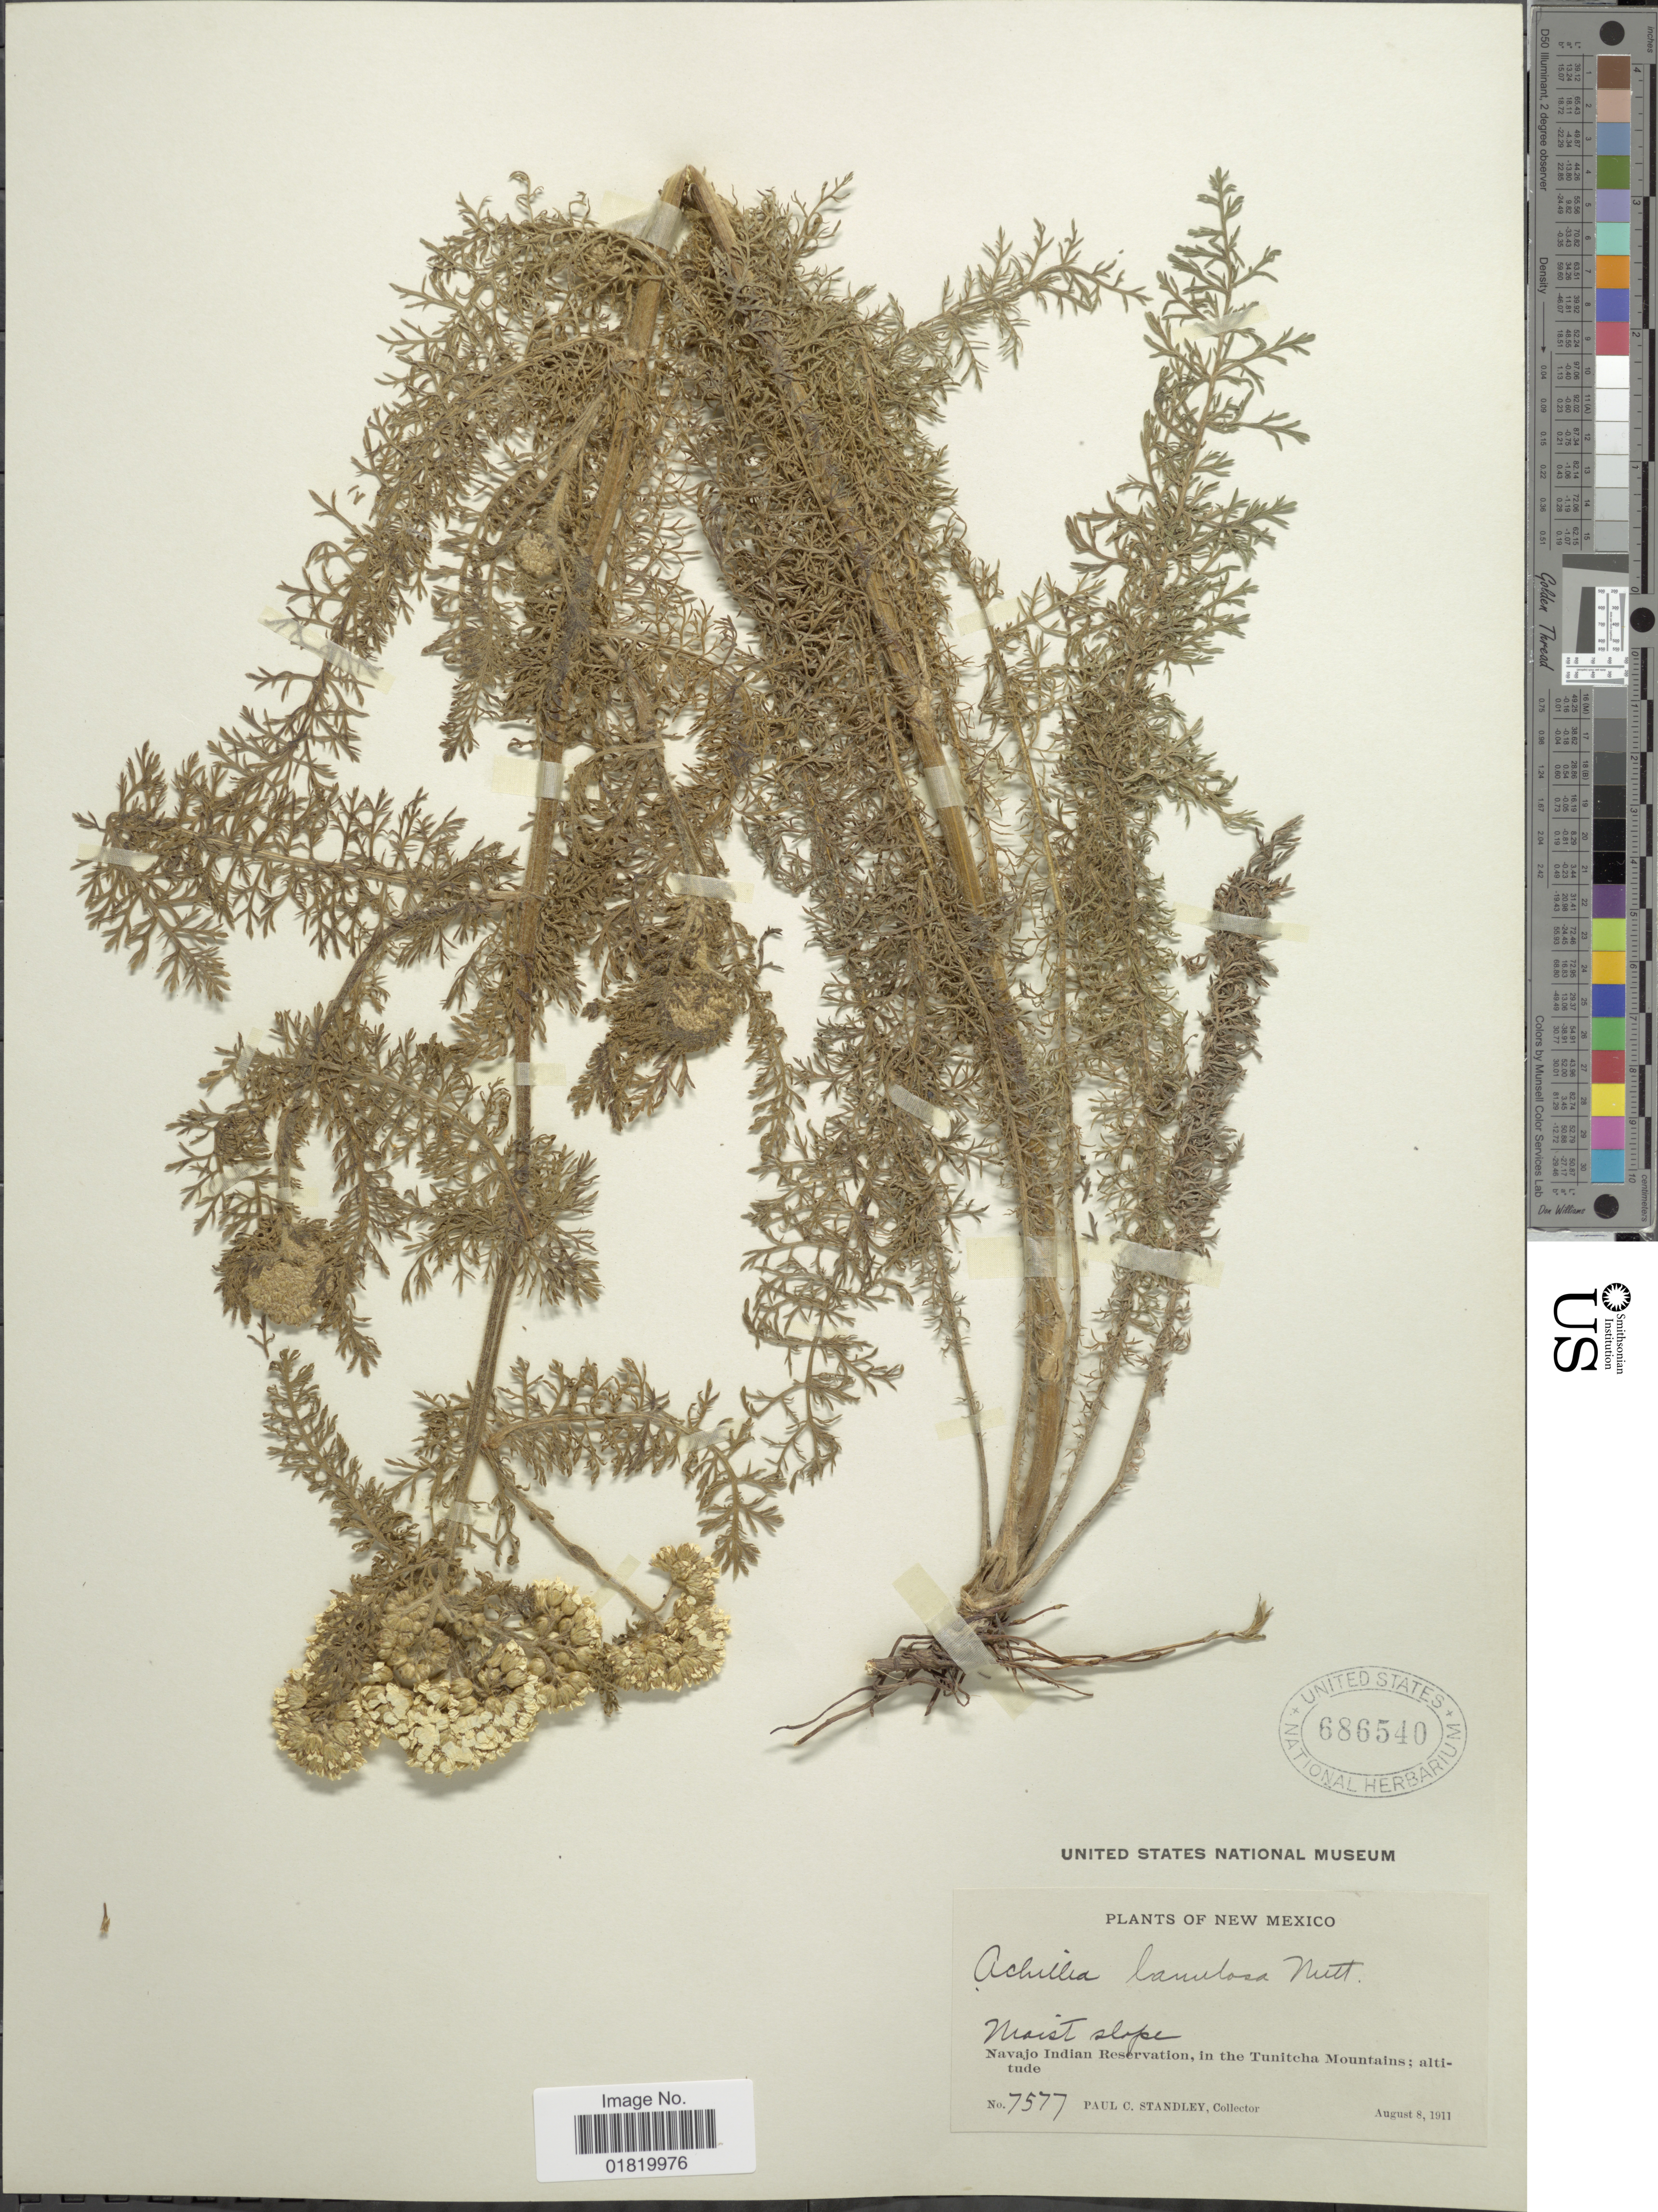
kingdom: Plantae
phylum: Tracheophyta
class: Magnoliopsida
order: Asterales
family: Asteraceae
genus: Achillea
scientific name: Achillea lanulosa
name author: Nutt.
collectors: P. C. Standley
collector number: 7577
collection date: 1911-08-08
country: United States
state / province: New Mexico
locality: Navajo Indian Reservation, in the Tunitcha Mountains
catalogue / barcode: US 686540